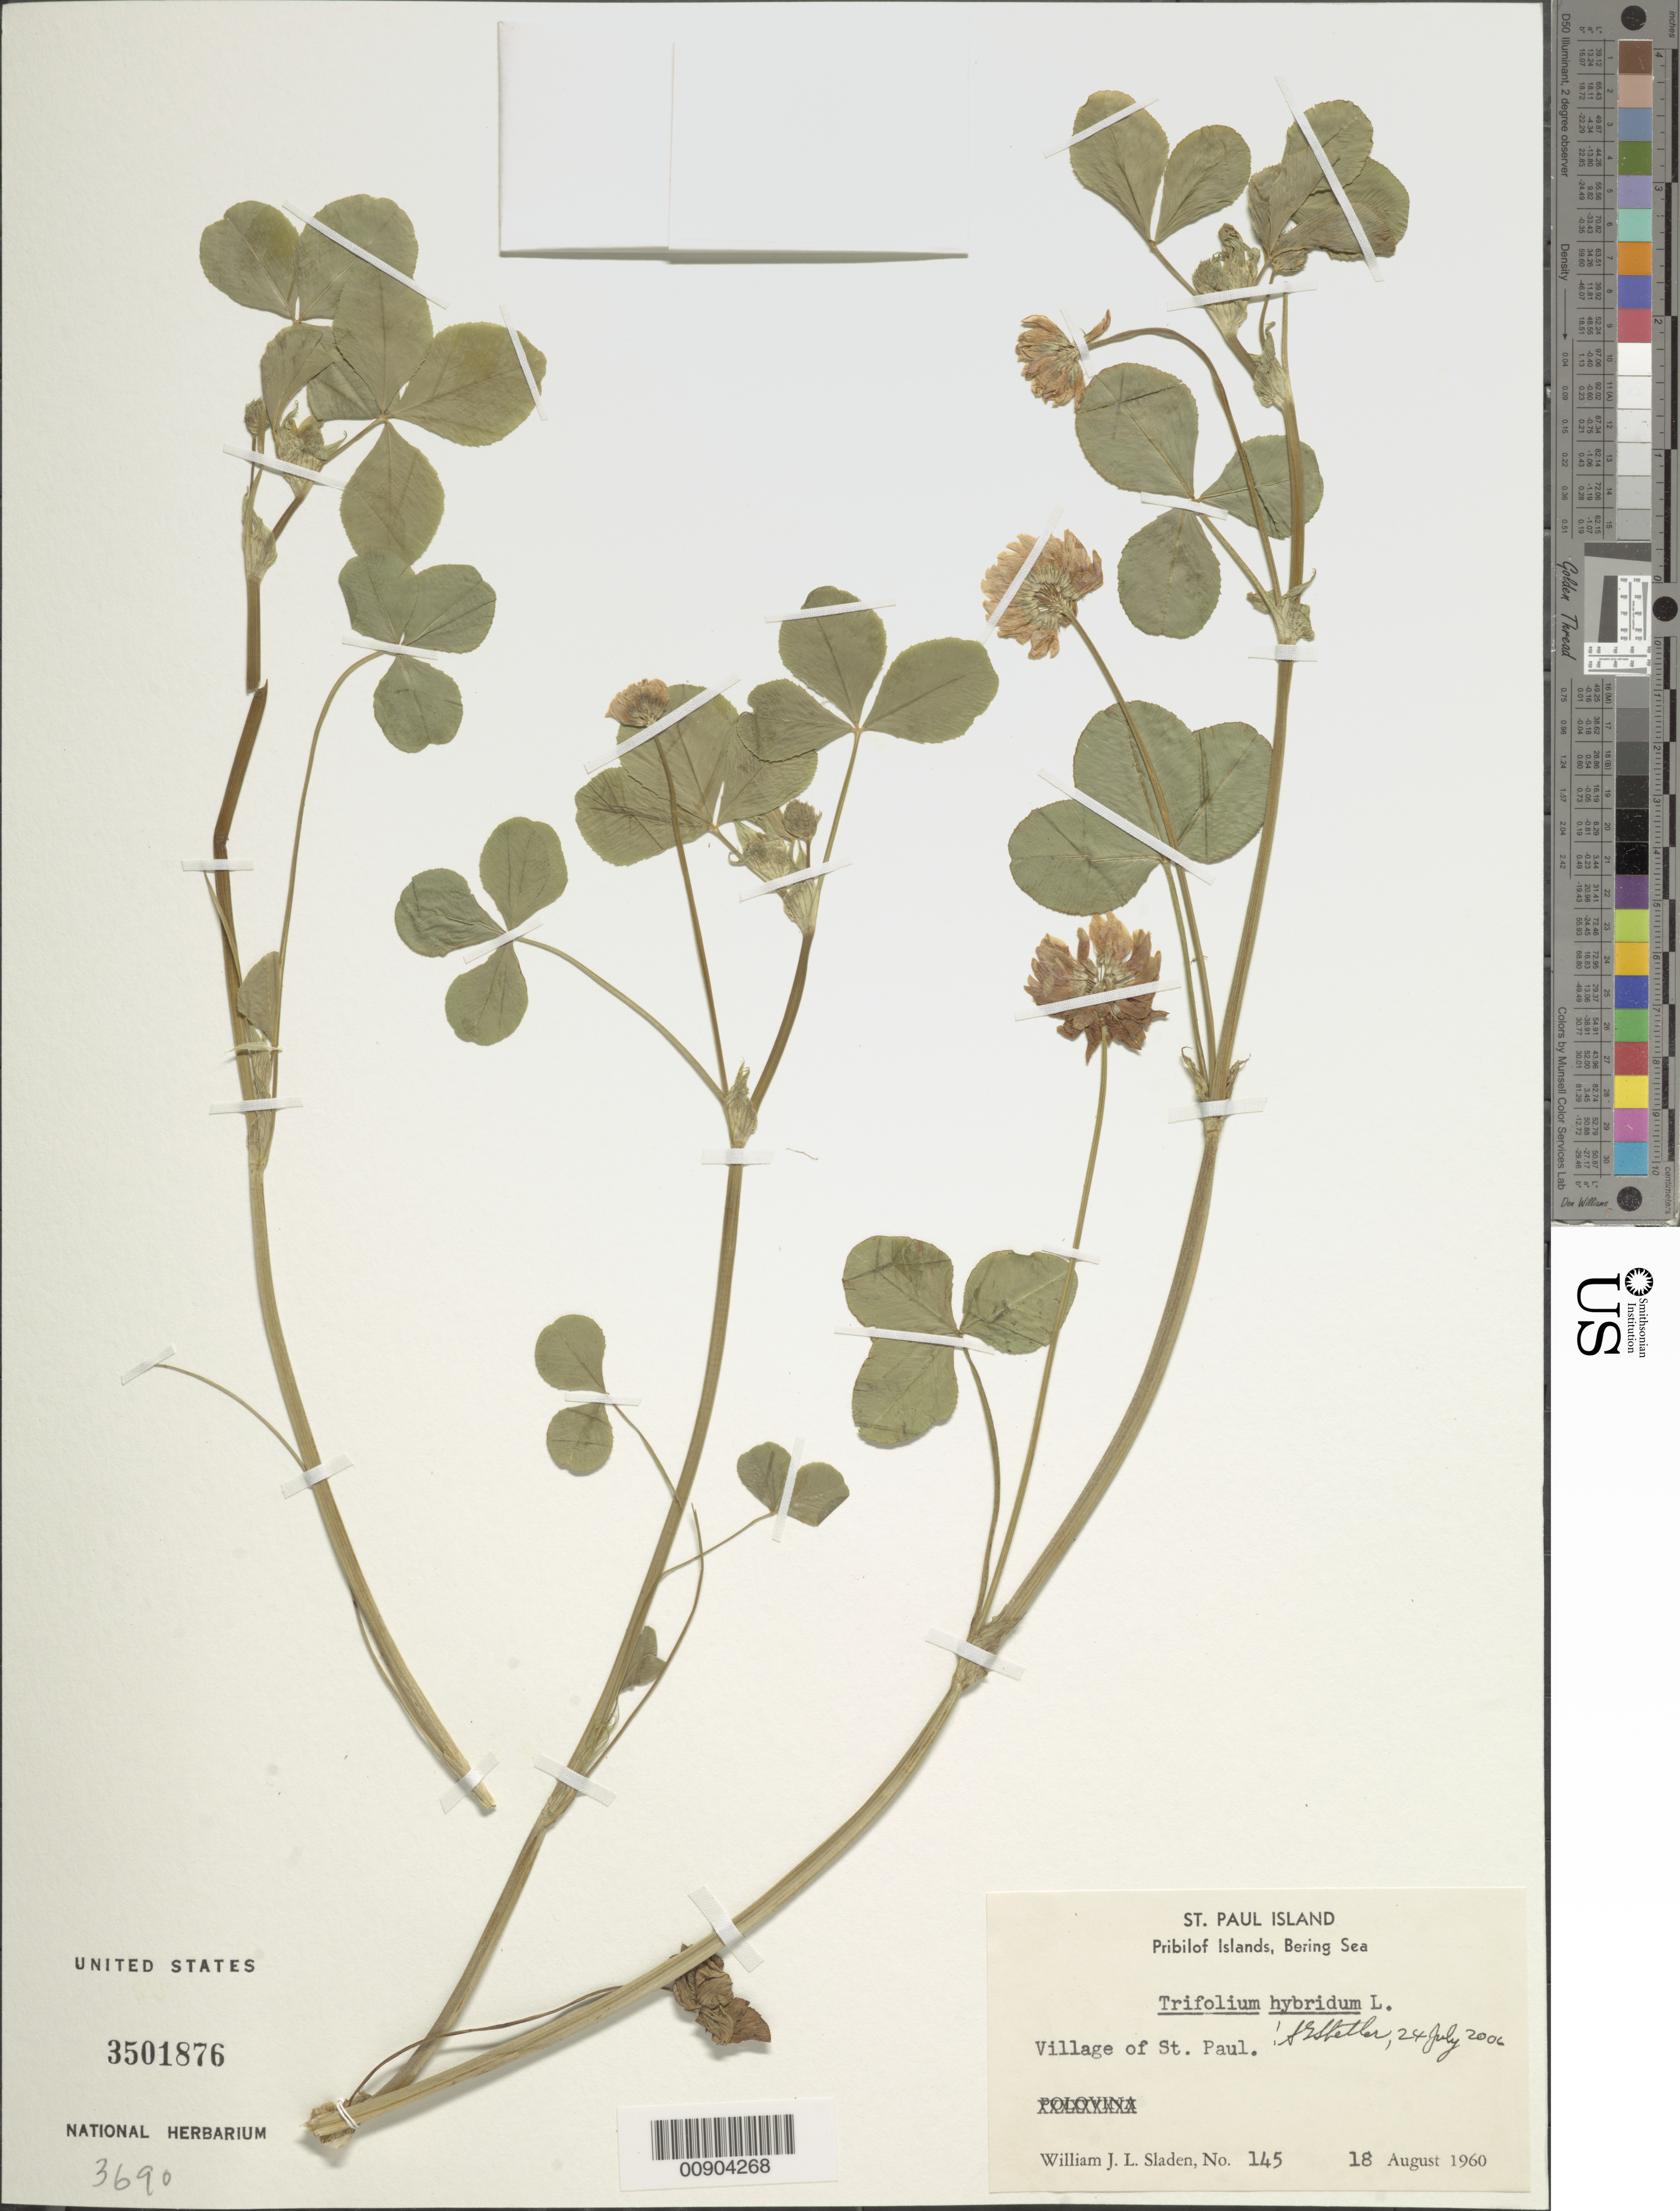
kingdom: Plantae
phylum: Tracheophyta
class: Magnoliopsida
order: Fabales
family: Fabaceae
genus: Trifolium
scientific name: Trifolium hybridum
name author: L.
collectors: W. Sladen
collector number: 145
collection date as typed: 18 Aug 1960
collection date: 1960-08-18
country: United States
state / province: Alaska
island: St. Paul Island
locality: St. Paul Island. Village of St. Paul., Bering Sea, Pribilof Islands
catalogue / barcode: US 3501876